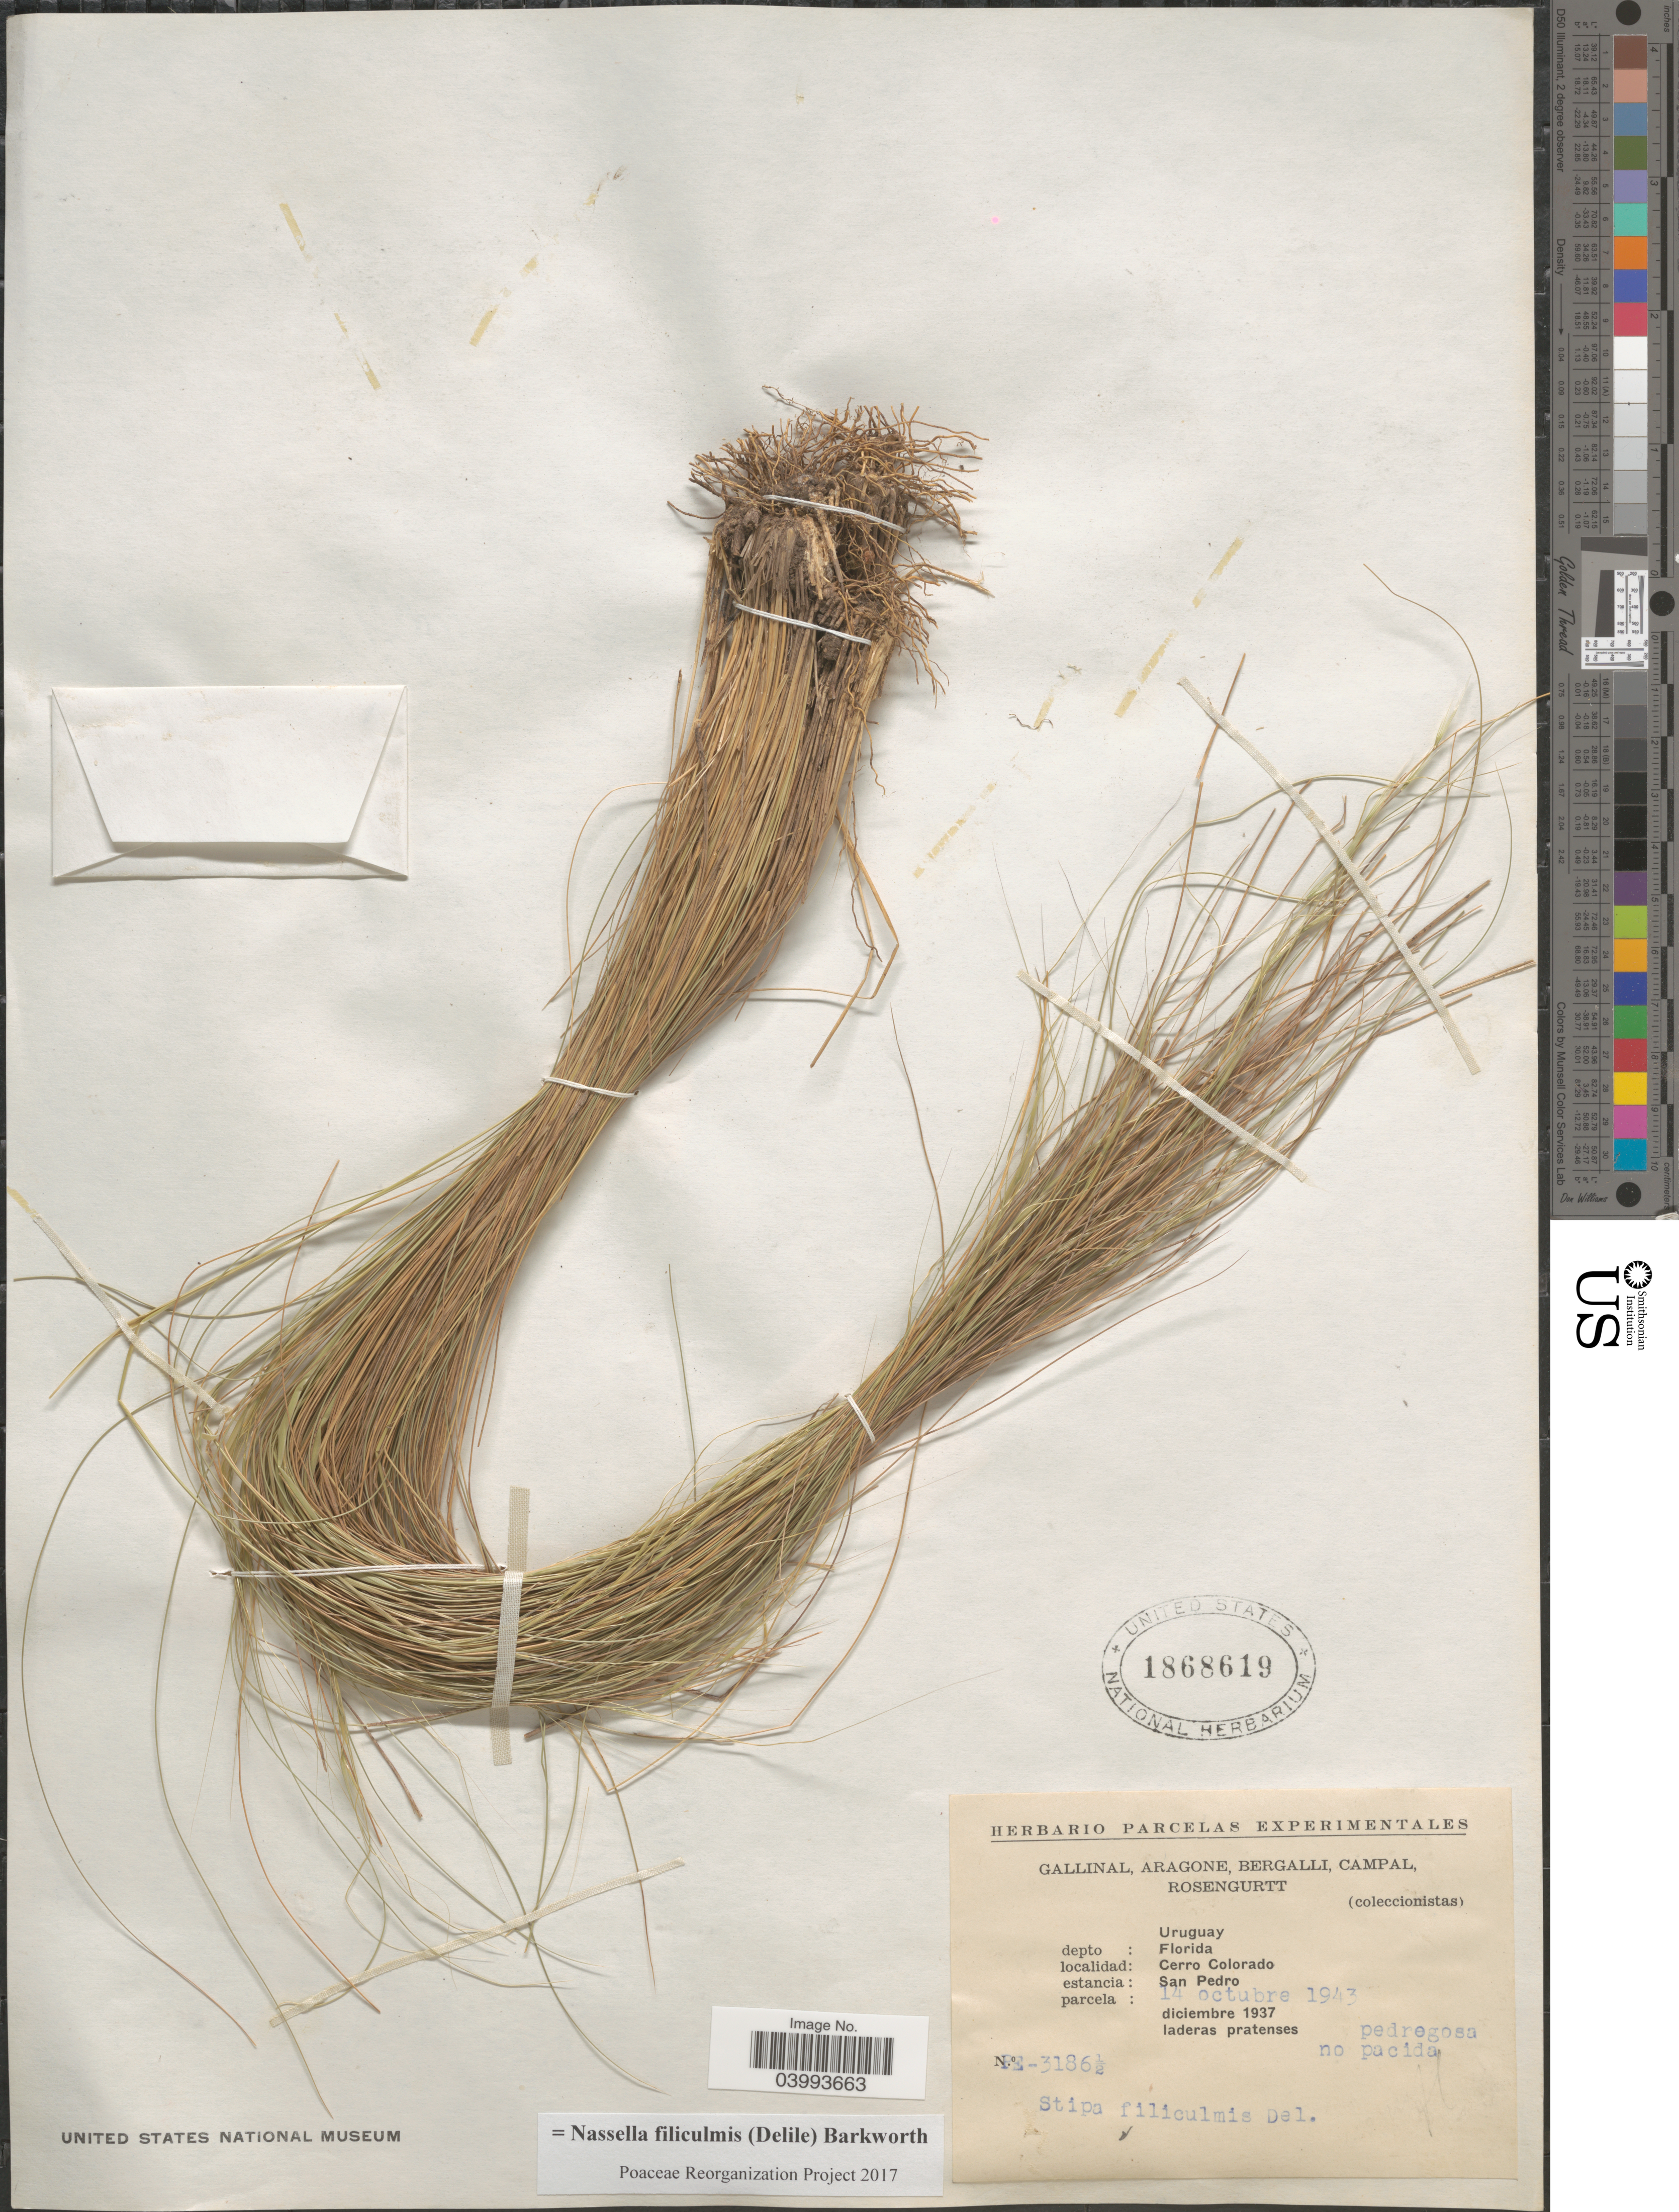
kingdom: Plantae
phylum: Tracheophyta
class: Liliopsida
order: Poales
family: Poaceae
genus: Nassella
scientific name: Nassella filiculmis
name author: (Delile) Barkworth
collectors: -. Gallinal, -- Aragone, -- Bergalli, -- Campal & Rosengurtt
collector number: PE-3186½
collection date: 1943-10-14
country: Uruguay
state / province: Florida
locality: Depto: Florida. Cerro Colorado. Estancia: San Pedro.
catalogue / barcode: US 1868619